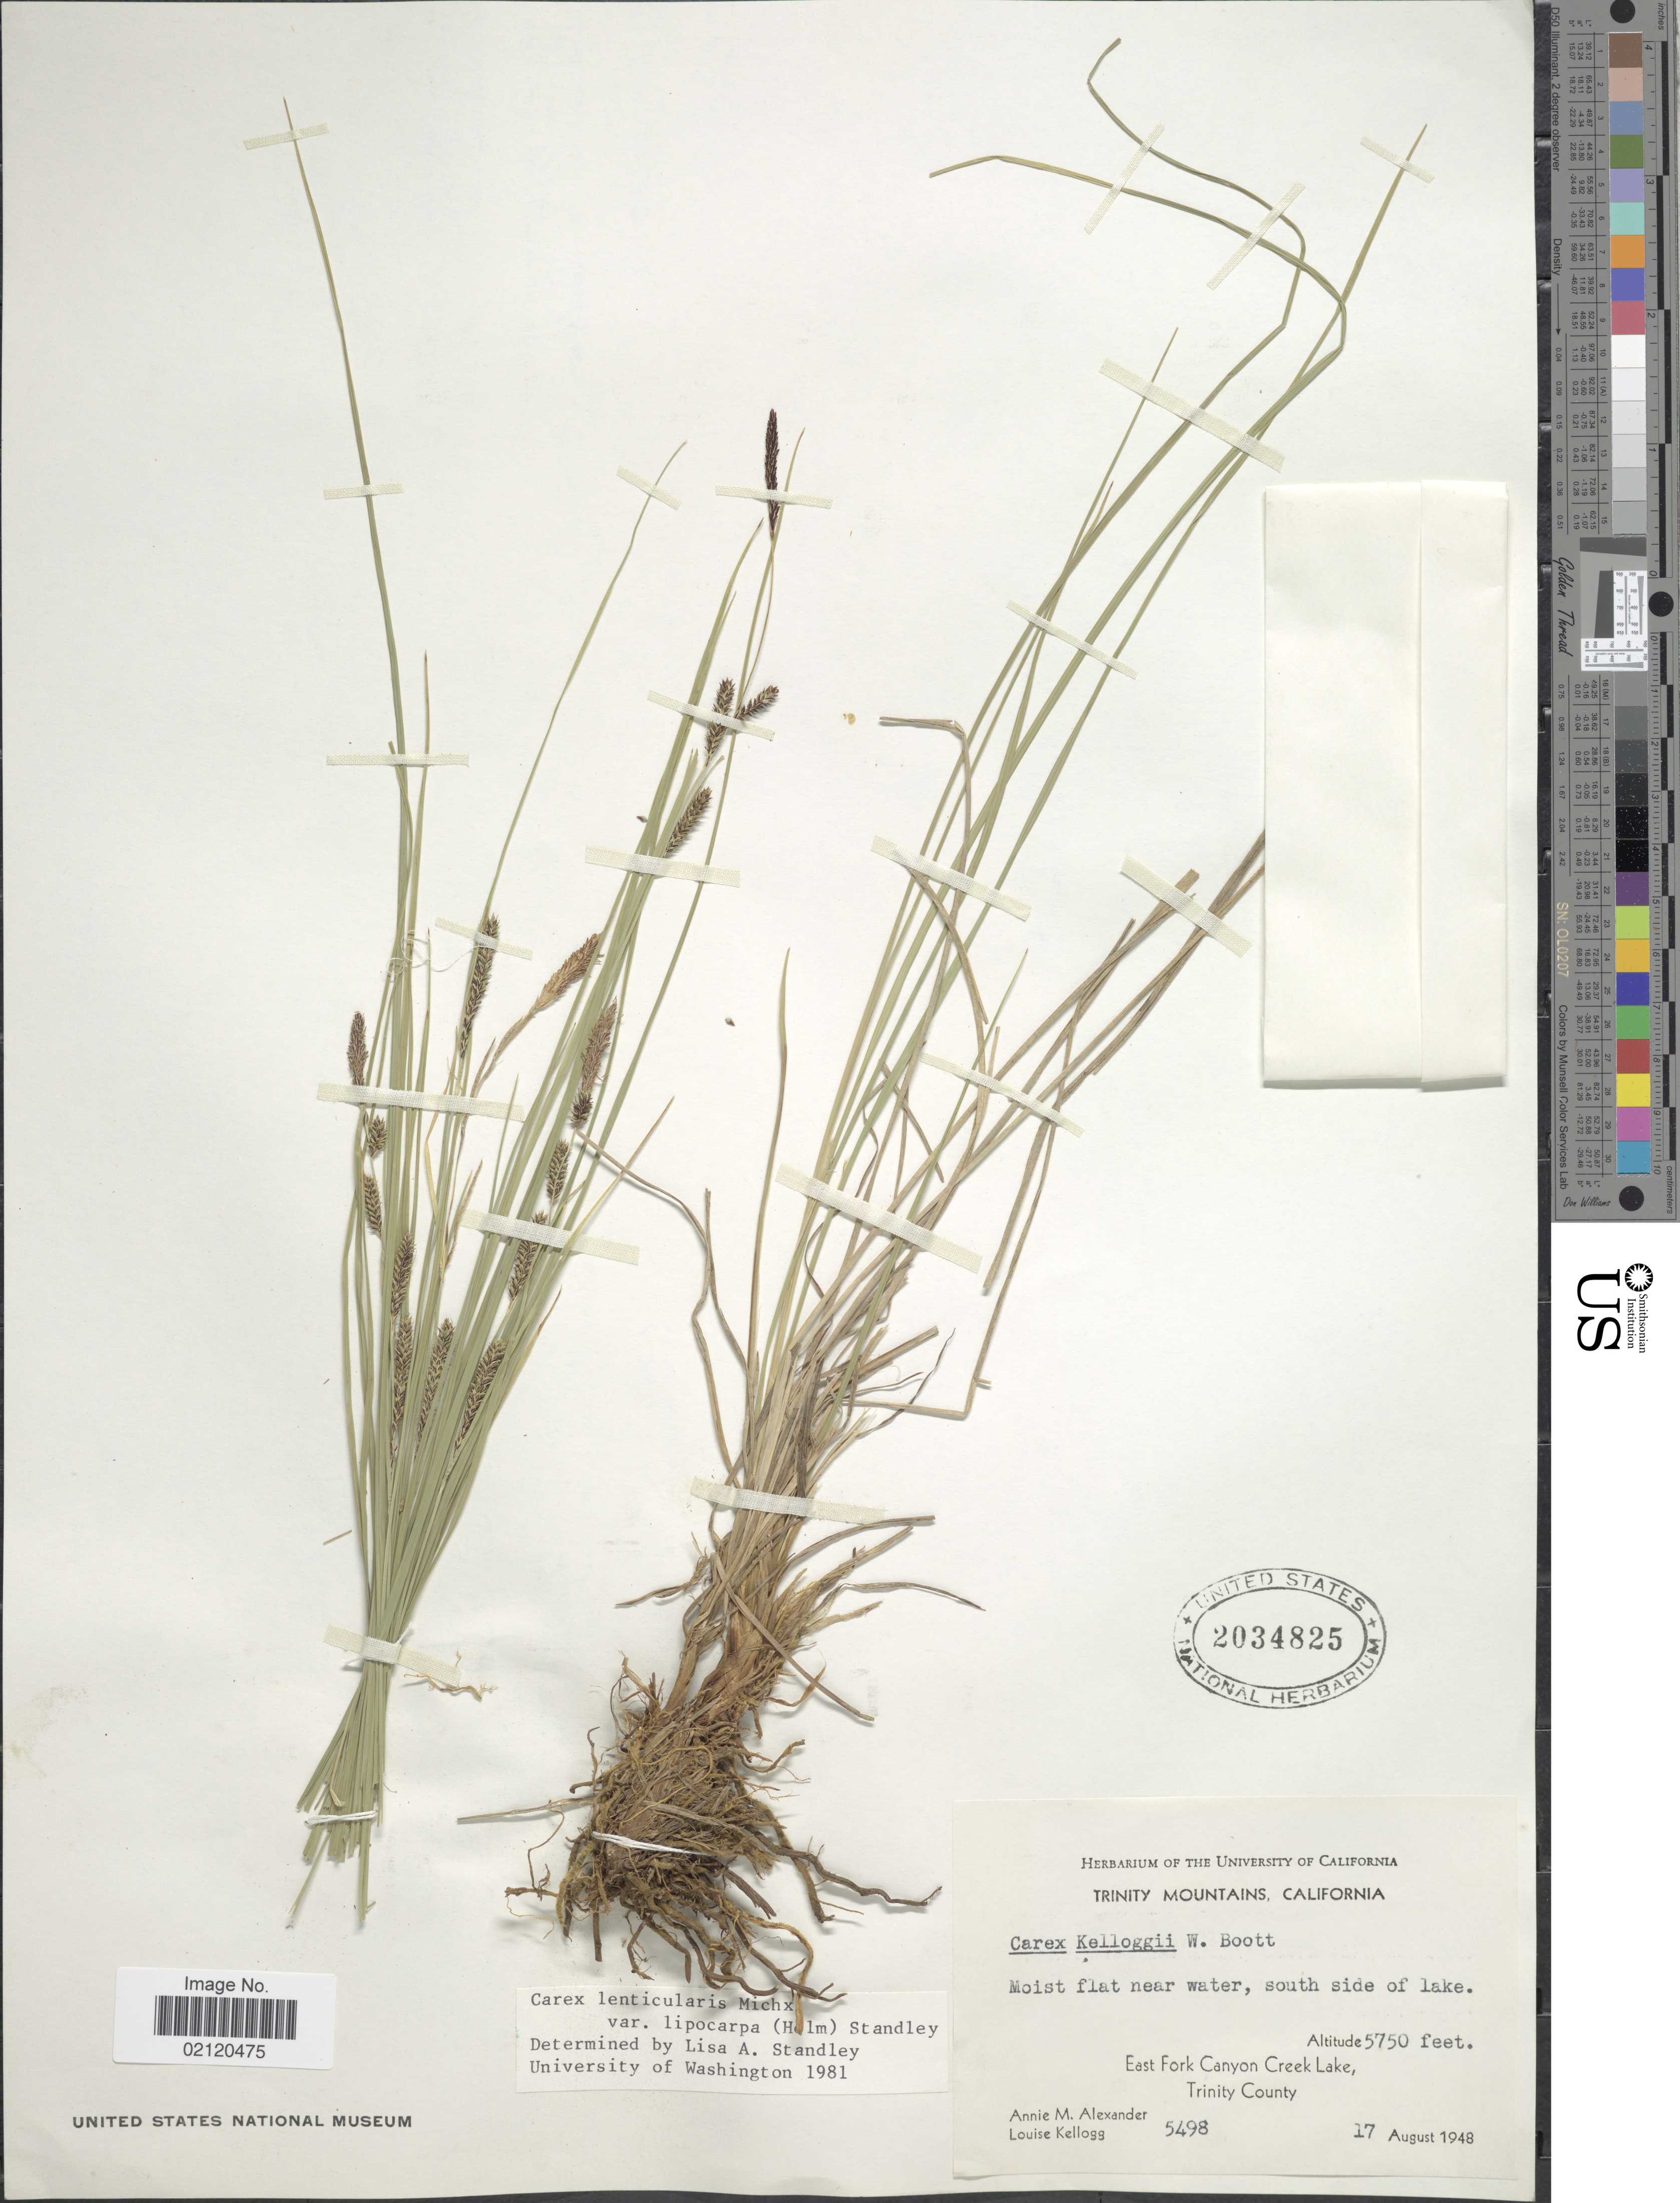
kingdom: Plantae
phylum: Tracheophyta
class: Liliopsida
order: Poales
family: Cyperaceae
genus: Carex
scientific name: Carex kelloggii var. kelloggii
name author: W. Boott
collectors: A. M. Alexander & L. Kellogg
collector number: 5498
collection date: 1948-08-17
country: United States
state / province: California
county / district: Trinity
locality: Trinity Mountains, Moist flat near water, south side of lake, East Fork Canyon Creek Lake, Trinity County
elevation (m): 1753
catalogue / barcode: US 2034825